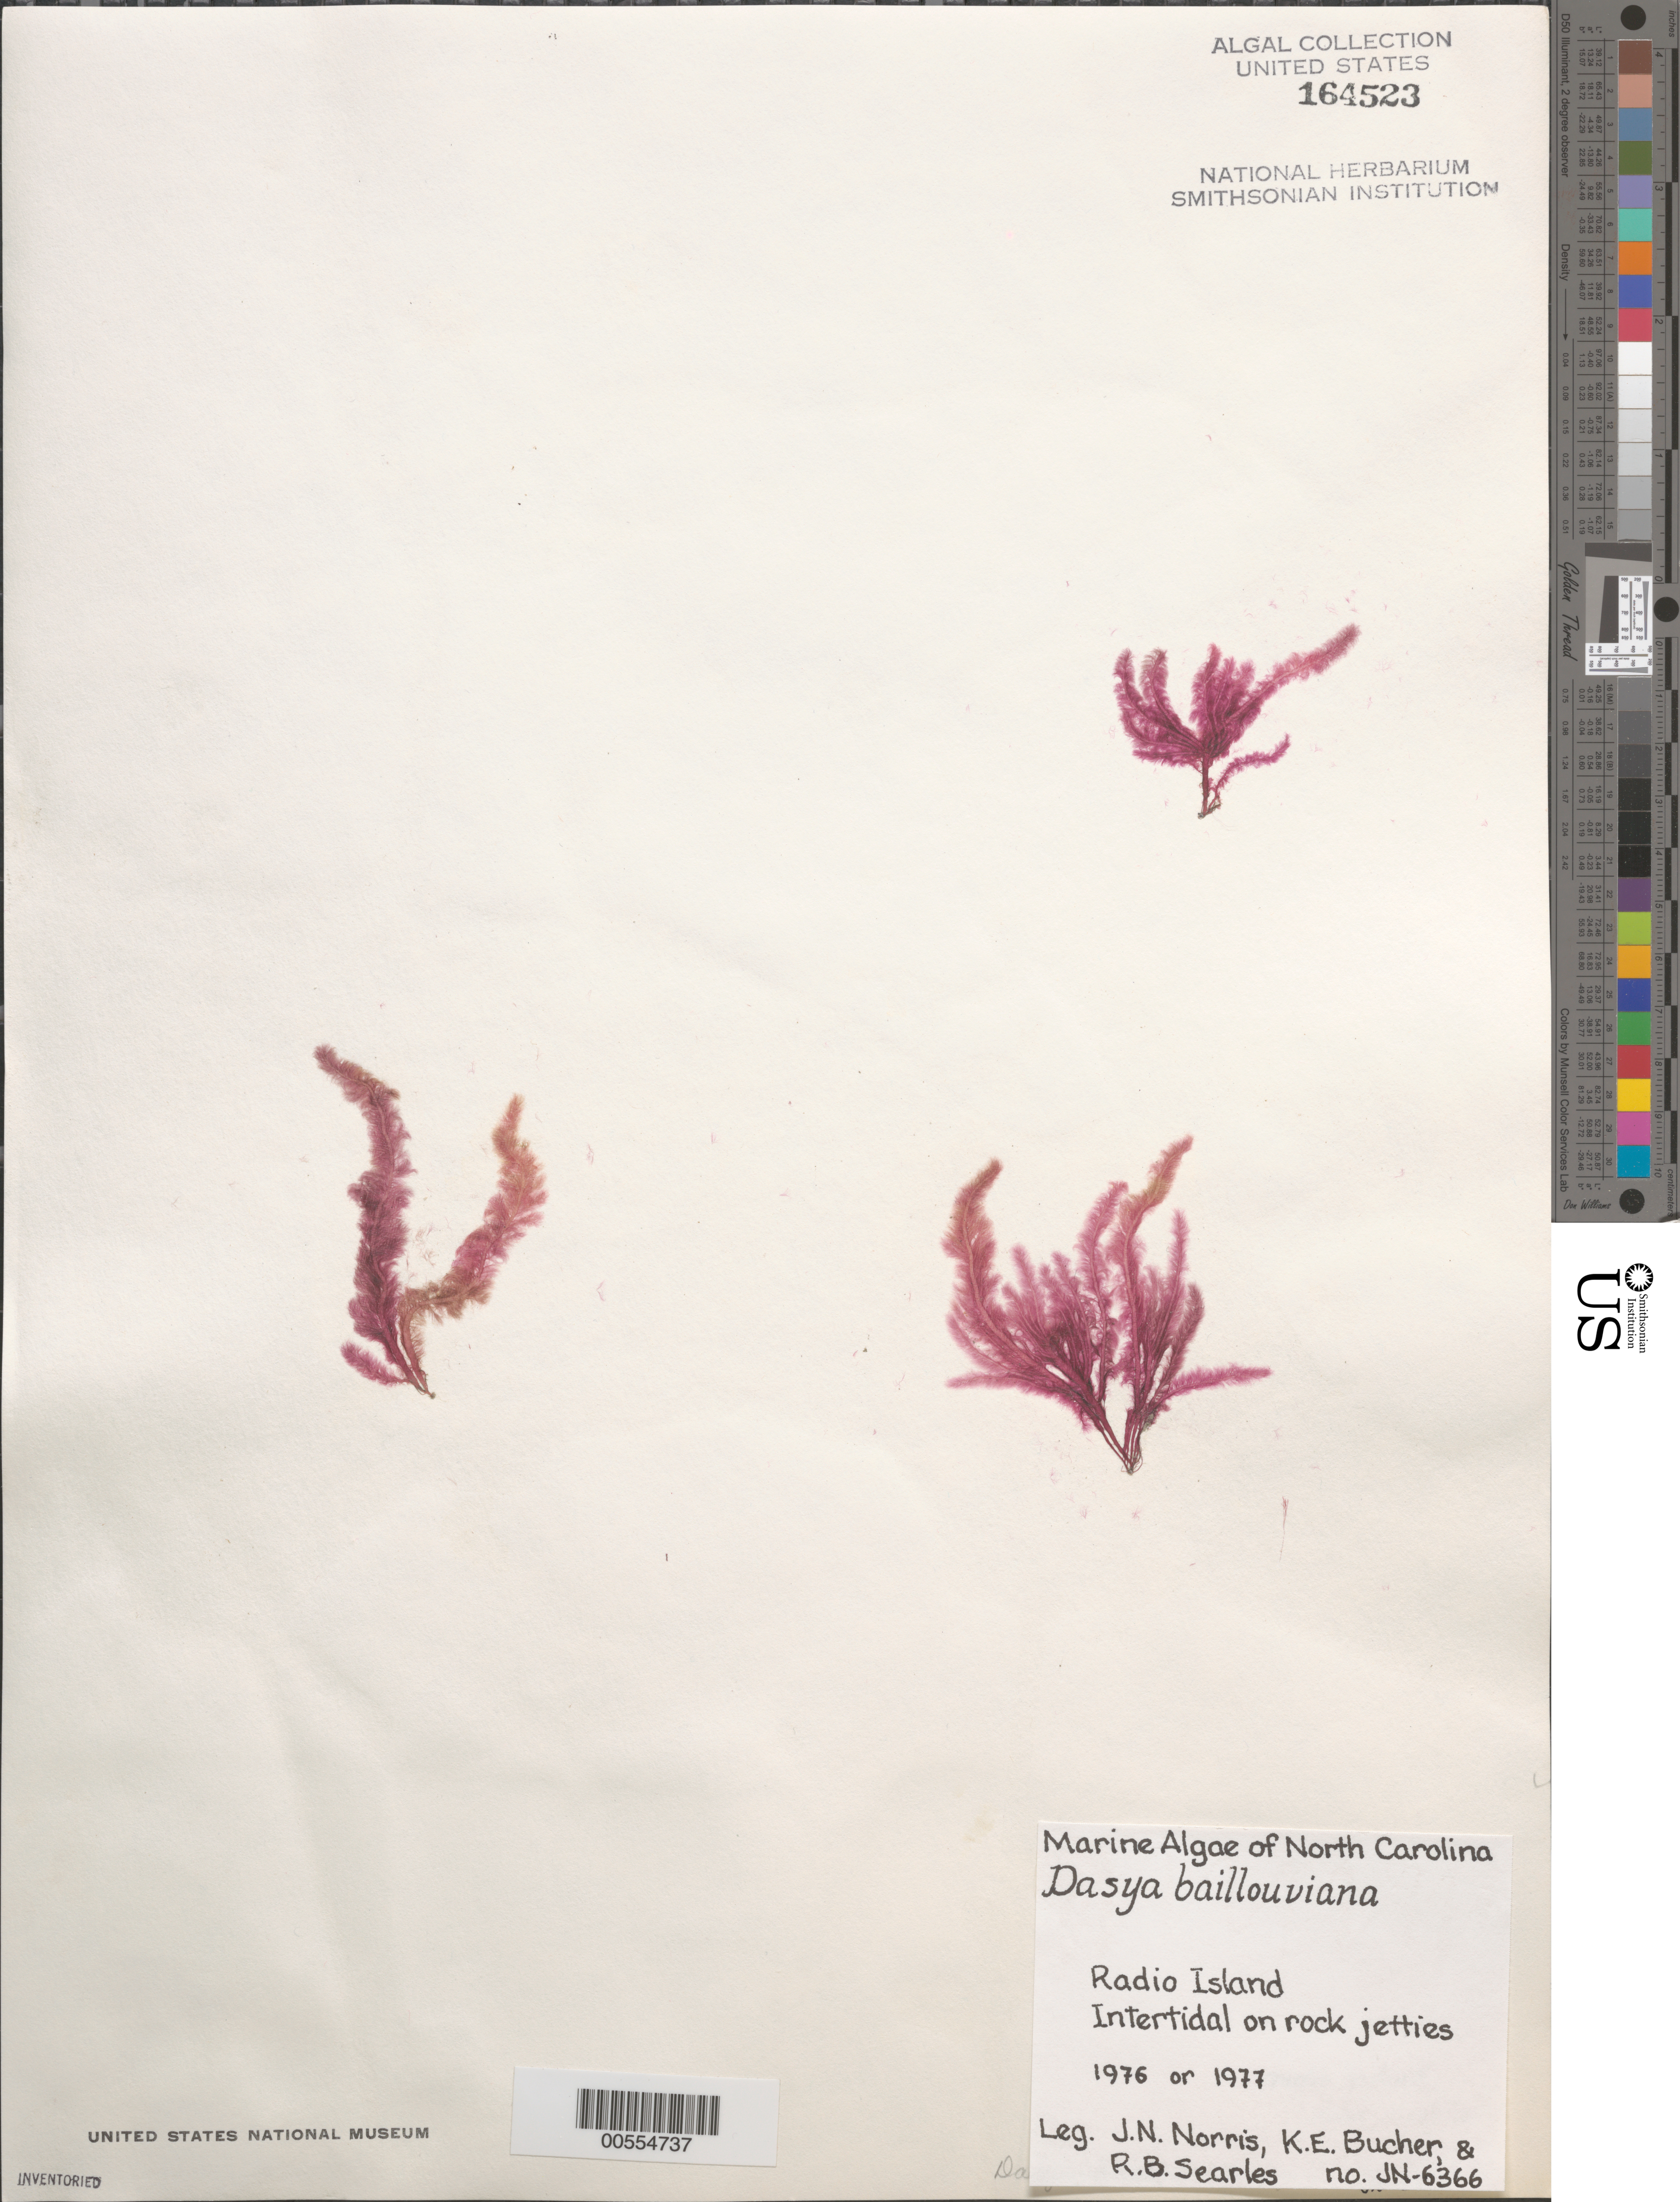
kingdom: Plantae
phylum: Rhodophyta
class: Florideophyceae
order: Ceramiales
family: Dasyaceae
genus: Dasya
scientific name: Dasya pedicellata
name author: (C. Agardh) C. Agardh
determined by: Algae name updating Project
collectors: J. N. Norris, K. E. Bucher & R. Searles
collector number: JN-6366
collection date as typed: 1976 OR -- --- 1977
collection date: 1976 or 1977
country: United States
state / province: North Carolina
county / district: Carteret County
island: Radio Island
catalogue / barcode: US 164523